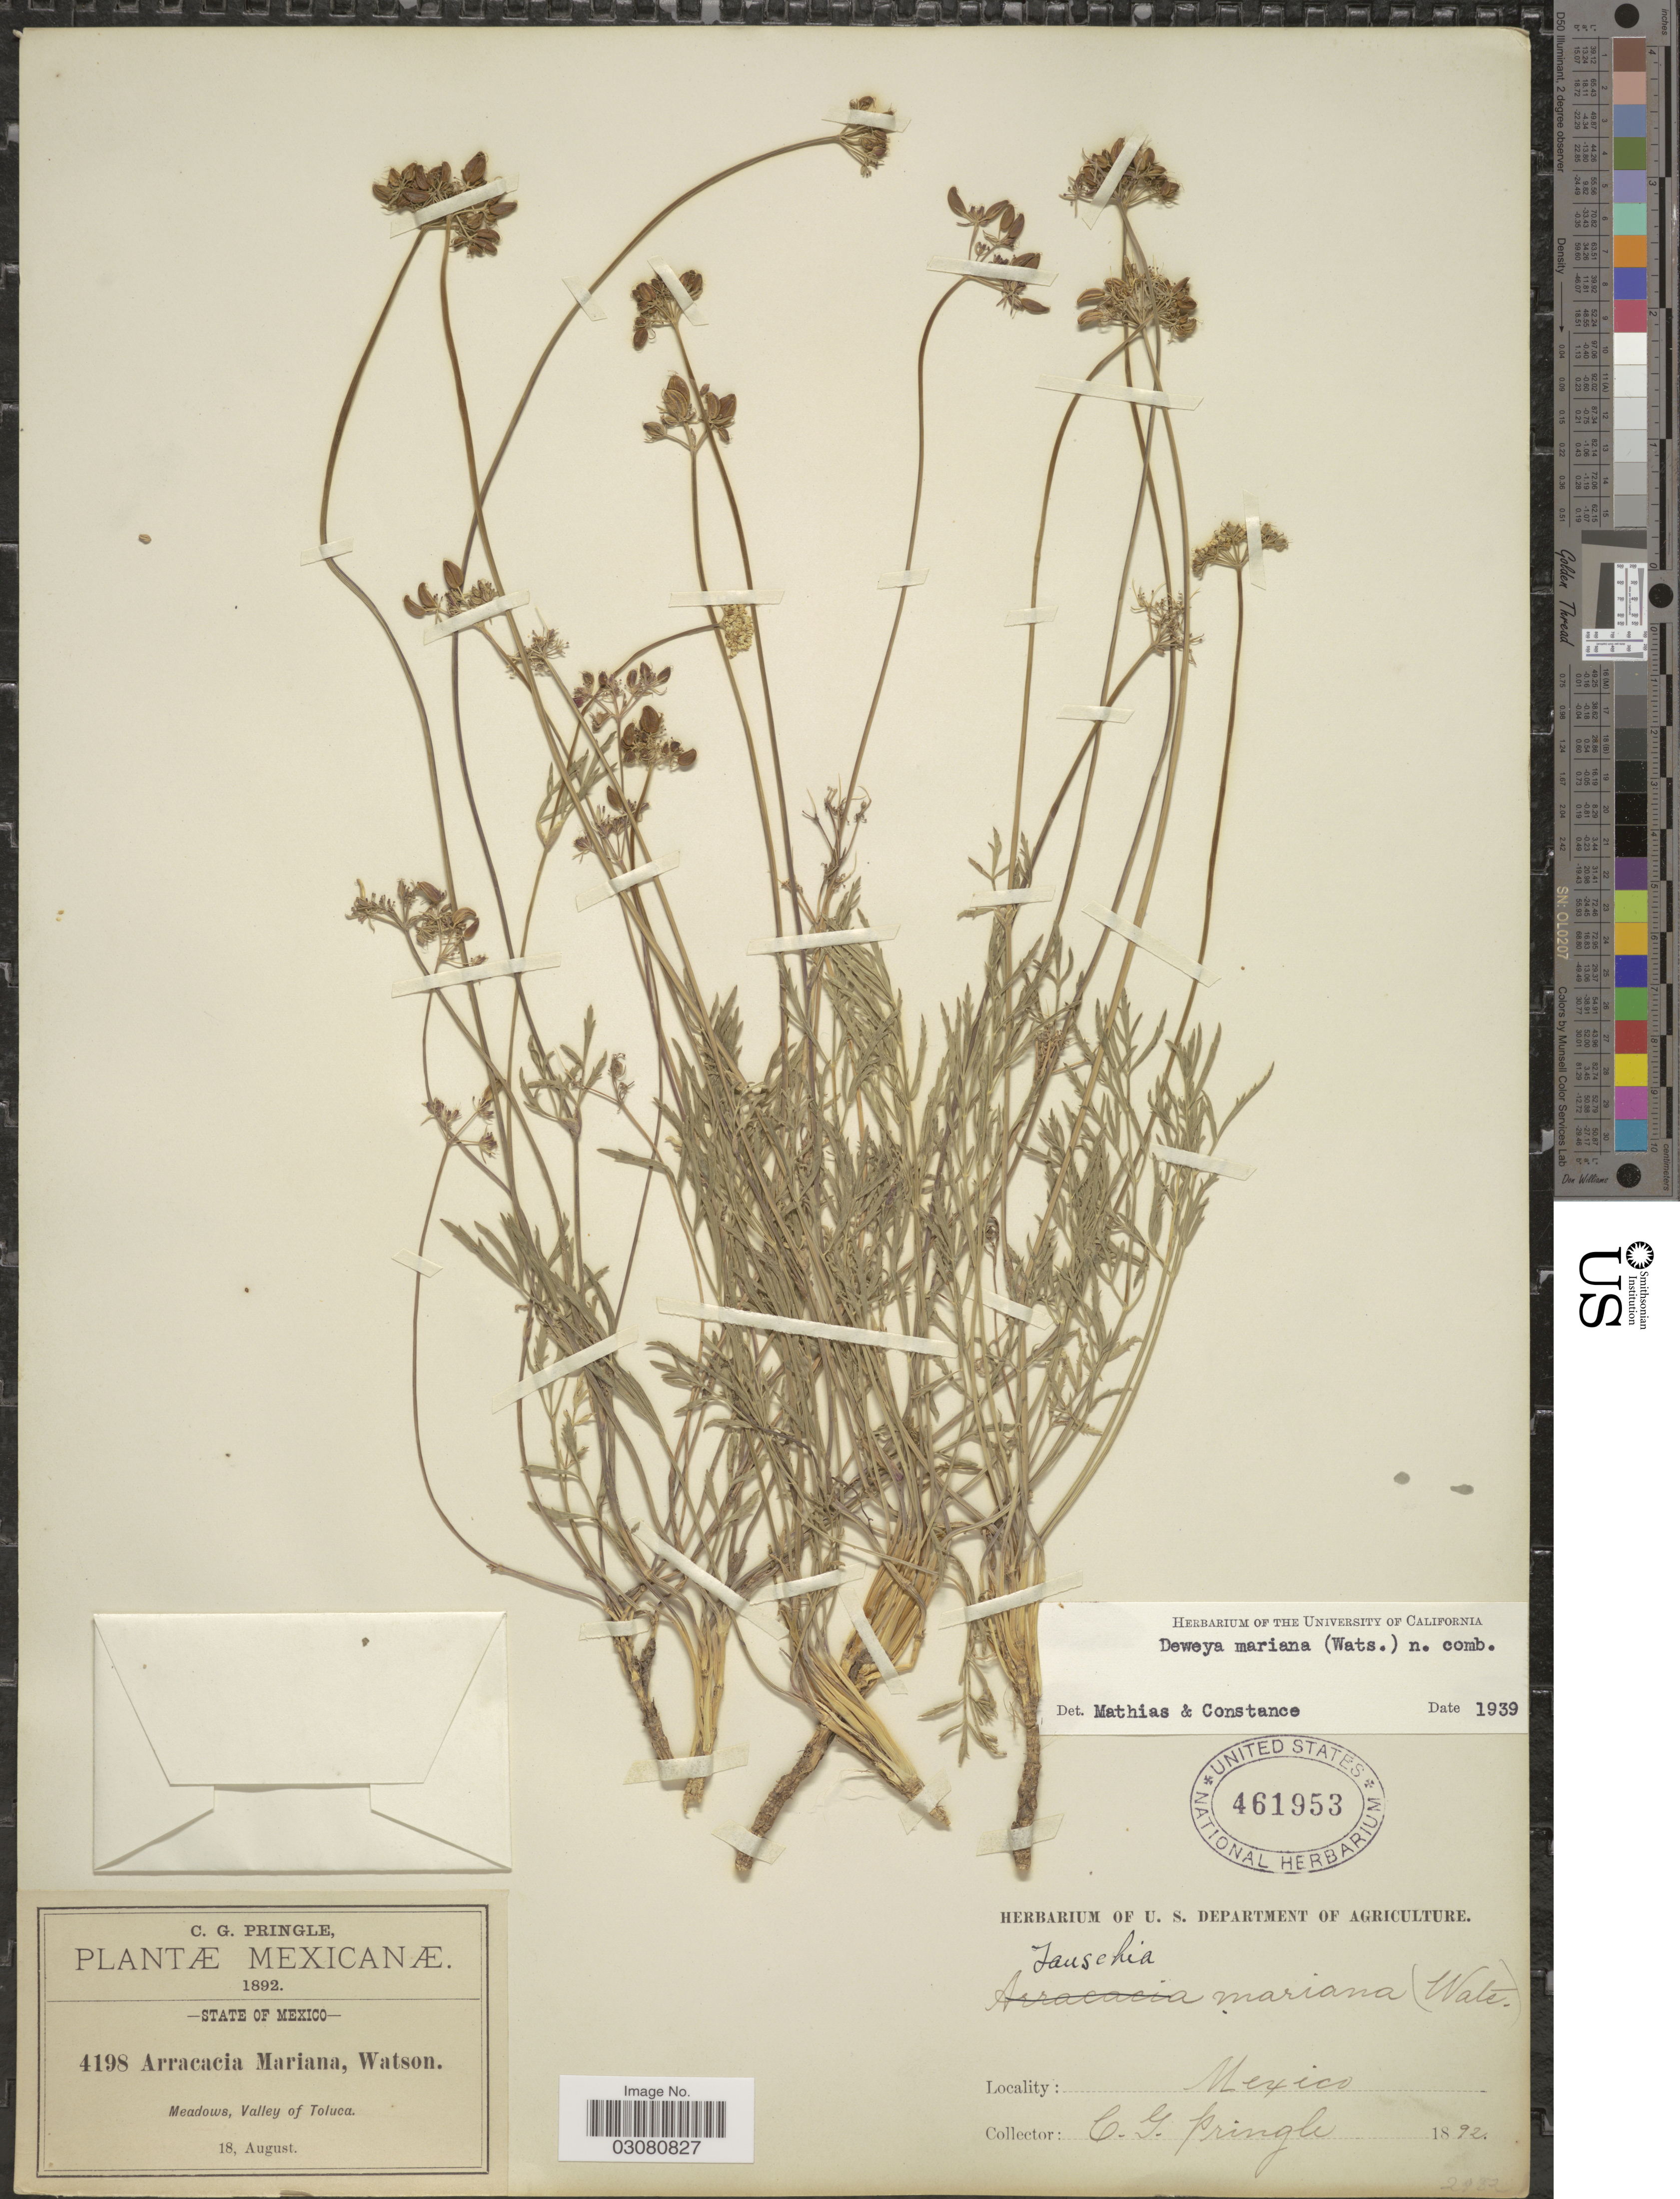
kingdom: Plantae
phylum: Tracheophyta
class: Magnoliopsida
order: Apiales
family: Apiaceae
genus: Tauschia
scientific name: Tauschia mariana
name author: (S. Watson) J.M. Coult. & Rose ex Drude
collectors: C. G. Pringle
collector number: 4198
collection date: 1892-08-18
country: Mexico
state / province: México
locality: Meadows, Valley of Toluca.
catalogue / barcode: US 461953